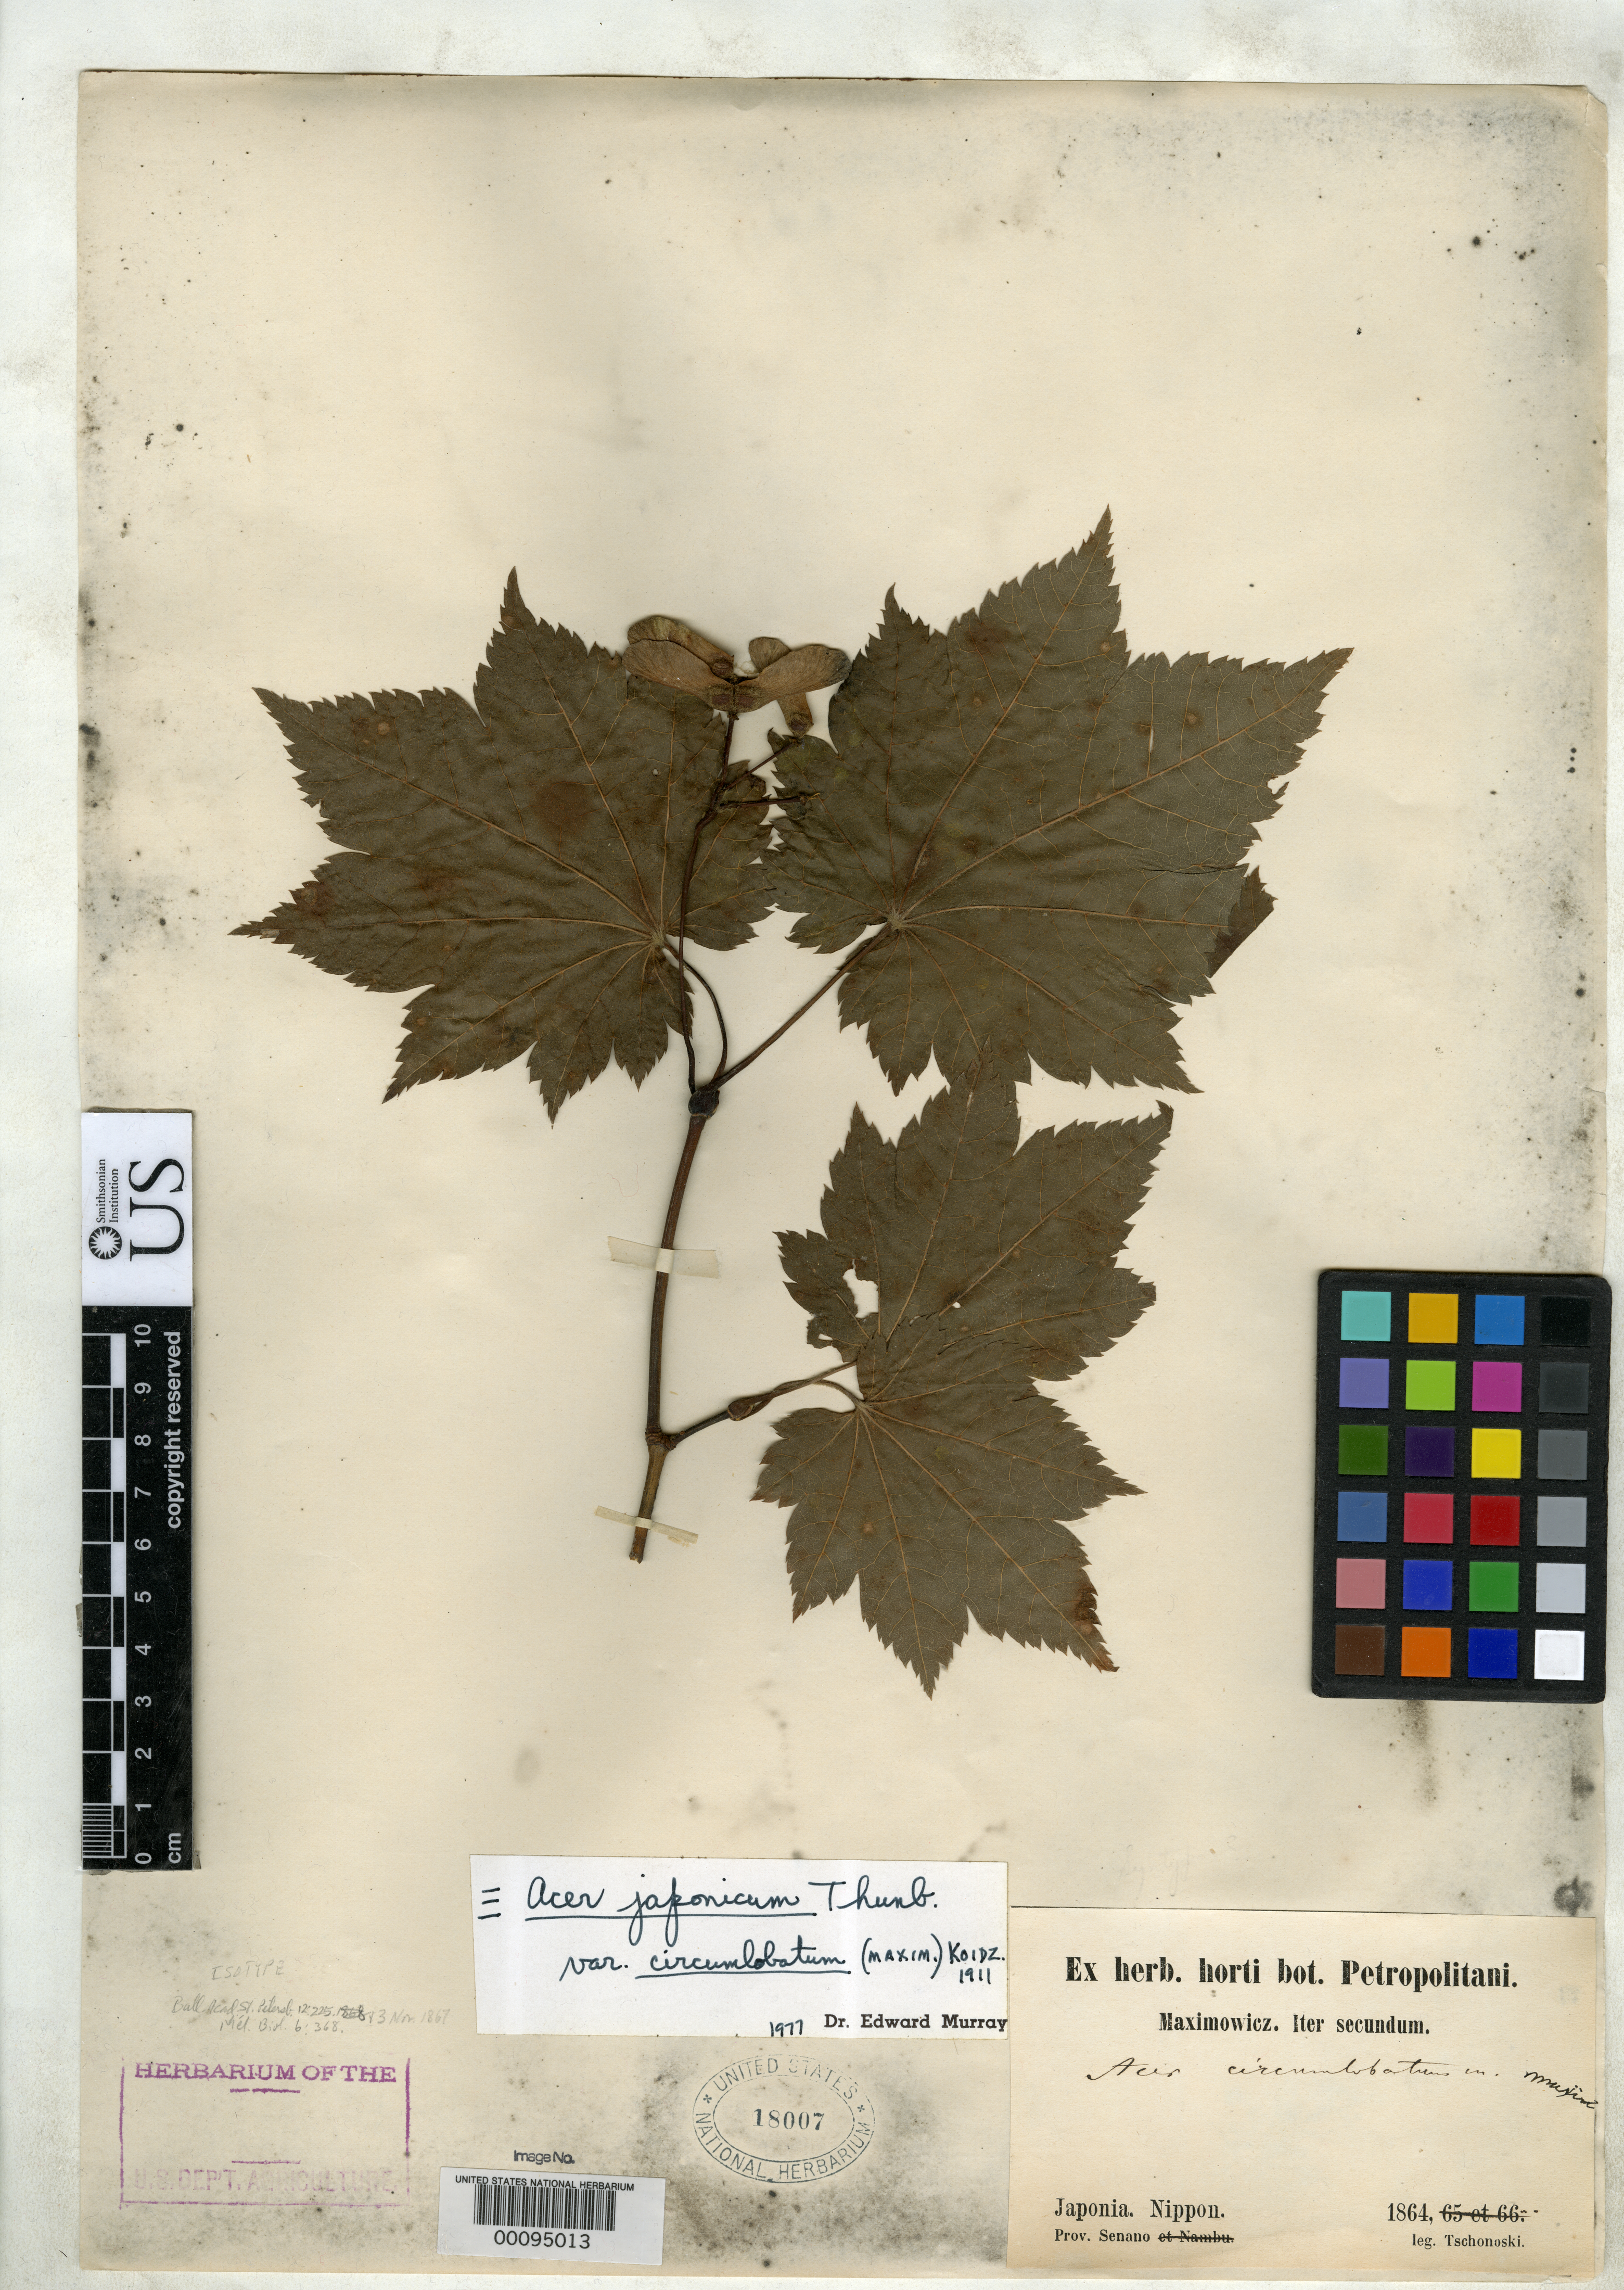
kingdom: Plantae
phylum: Tracheophyta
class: Magnoliopsida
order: Sapindales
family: Sapindaceae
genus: Acer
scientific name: Acer circumlobatum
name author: Maxim.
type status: Isotype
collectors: S. Tschonoski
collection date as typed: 1864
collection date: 1864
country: Japan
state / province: Nagano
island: Honshu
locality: Prov. Senano. [=Shinano]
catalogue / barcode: US 18007